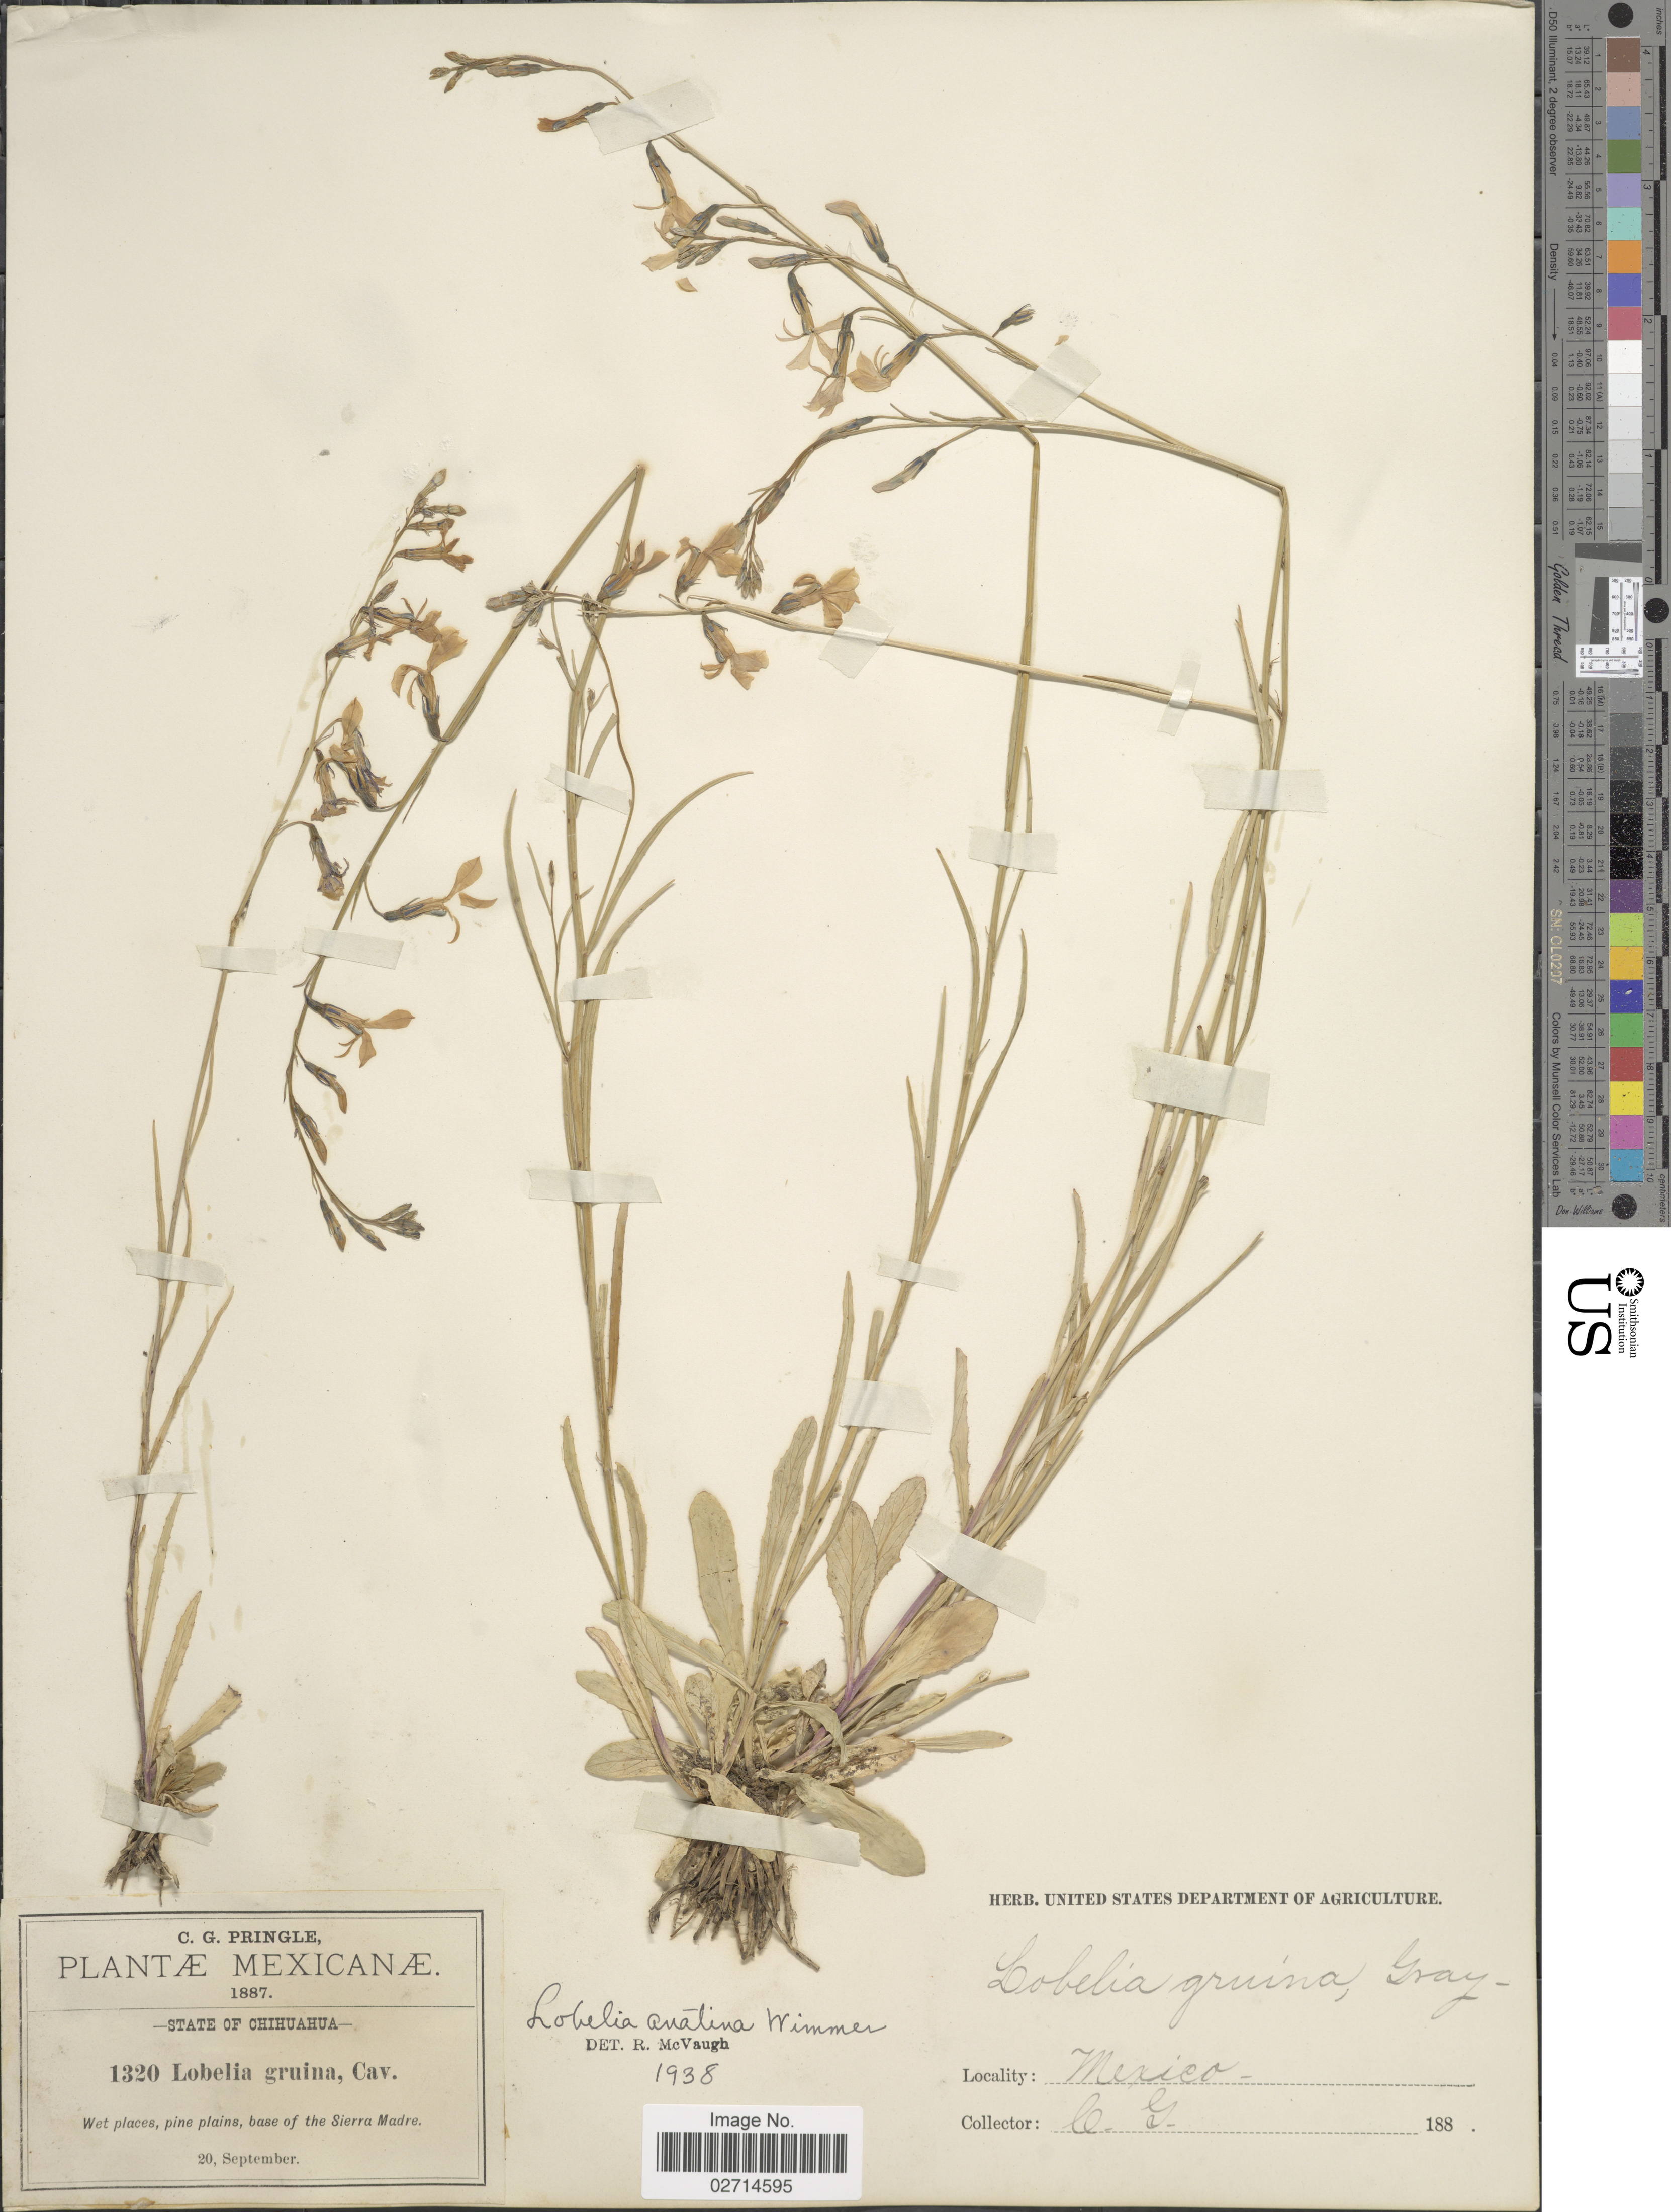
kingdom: Plantae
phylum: Tracheophyta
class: Magnoliopsida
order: Asterales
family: Campanulaceae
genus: Lobelia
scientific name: Lobelia anatina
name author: E. Wimm.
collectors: C. G. Pringle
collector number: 1320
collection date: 1887-09-20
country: Mexico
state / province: Chihuahua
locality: Wet places, pine plains, base of the Sierra Madre